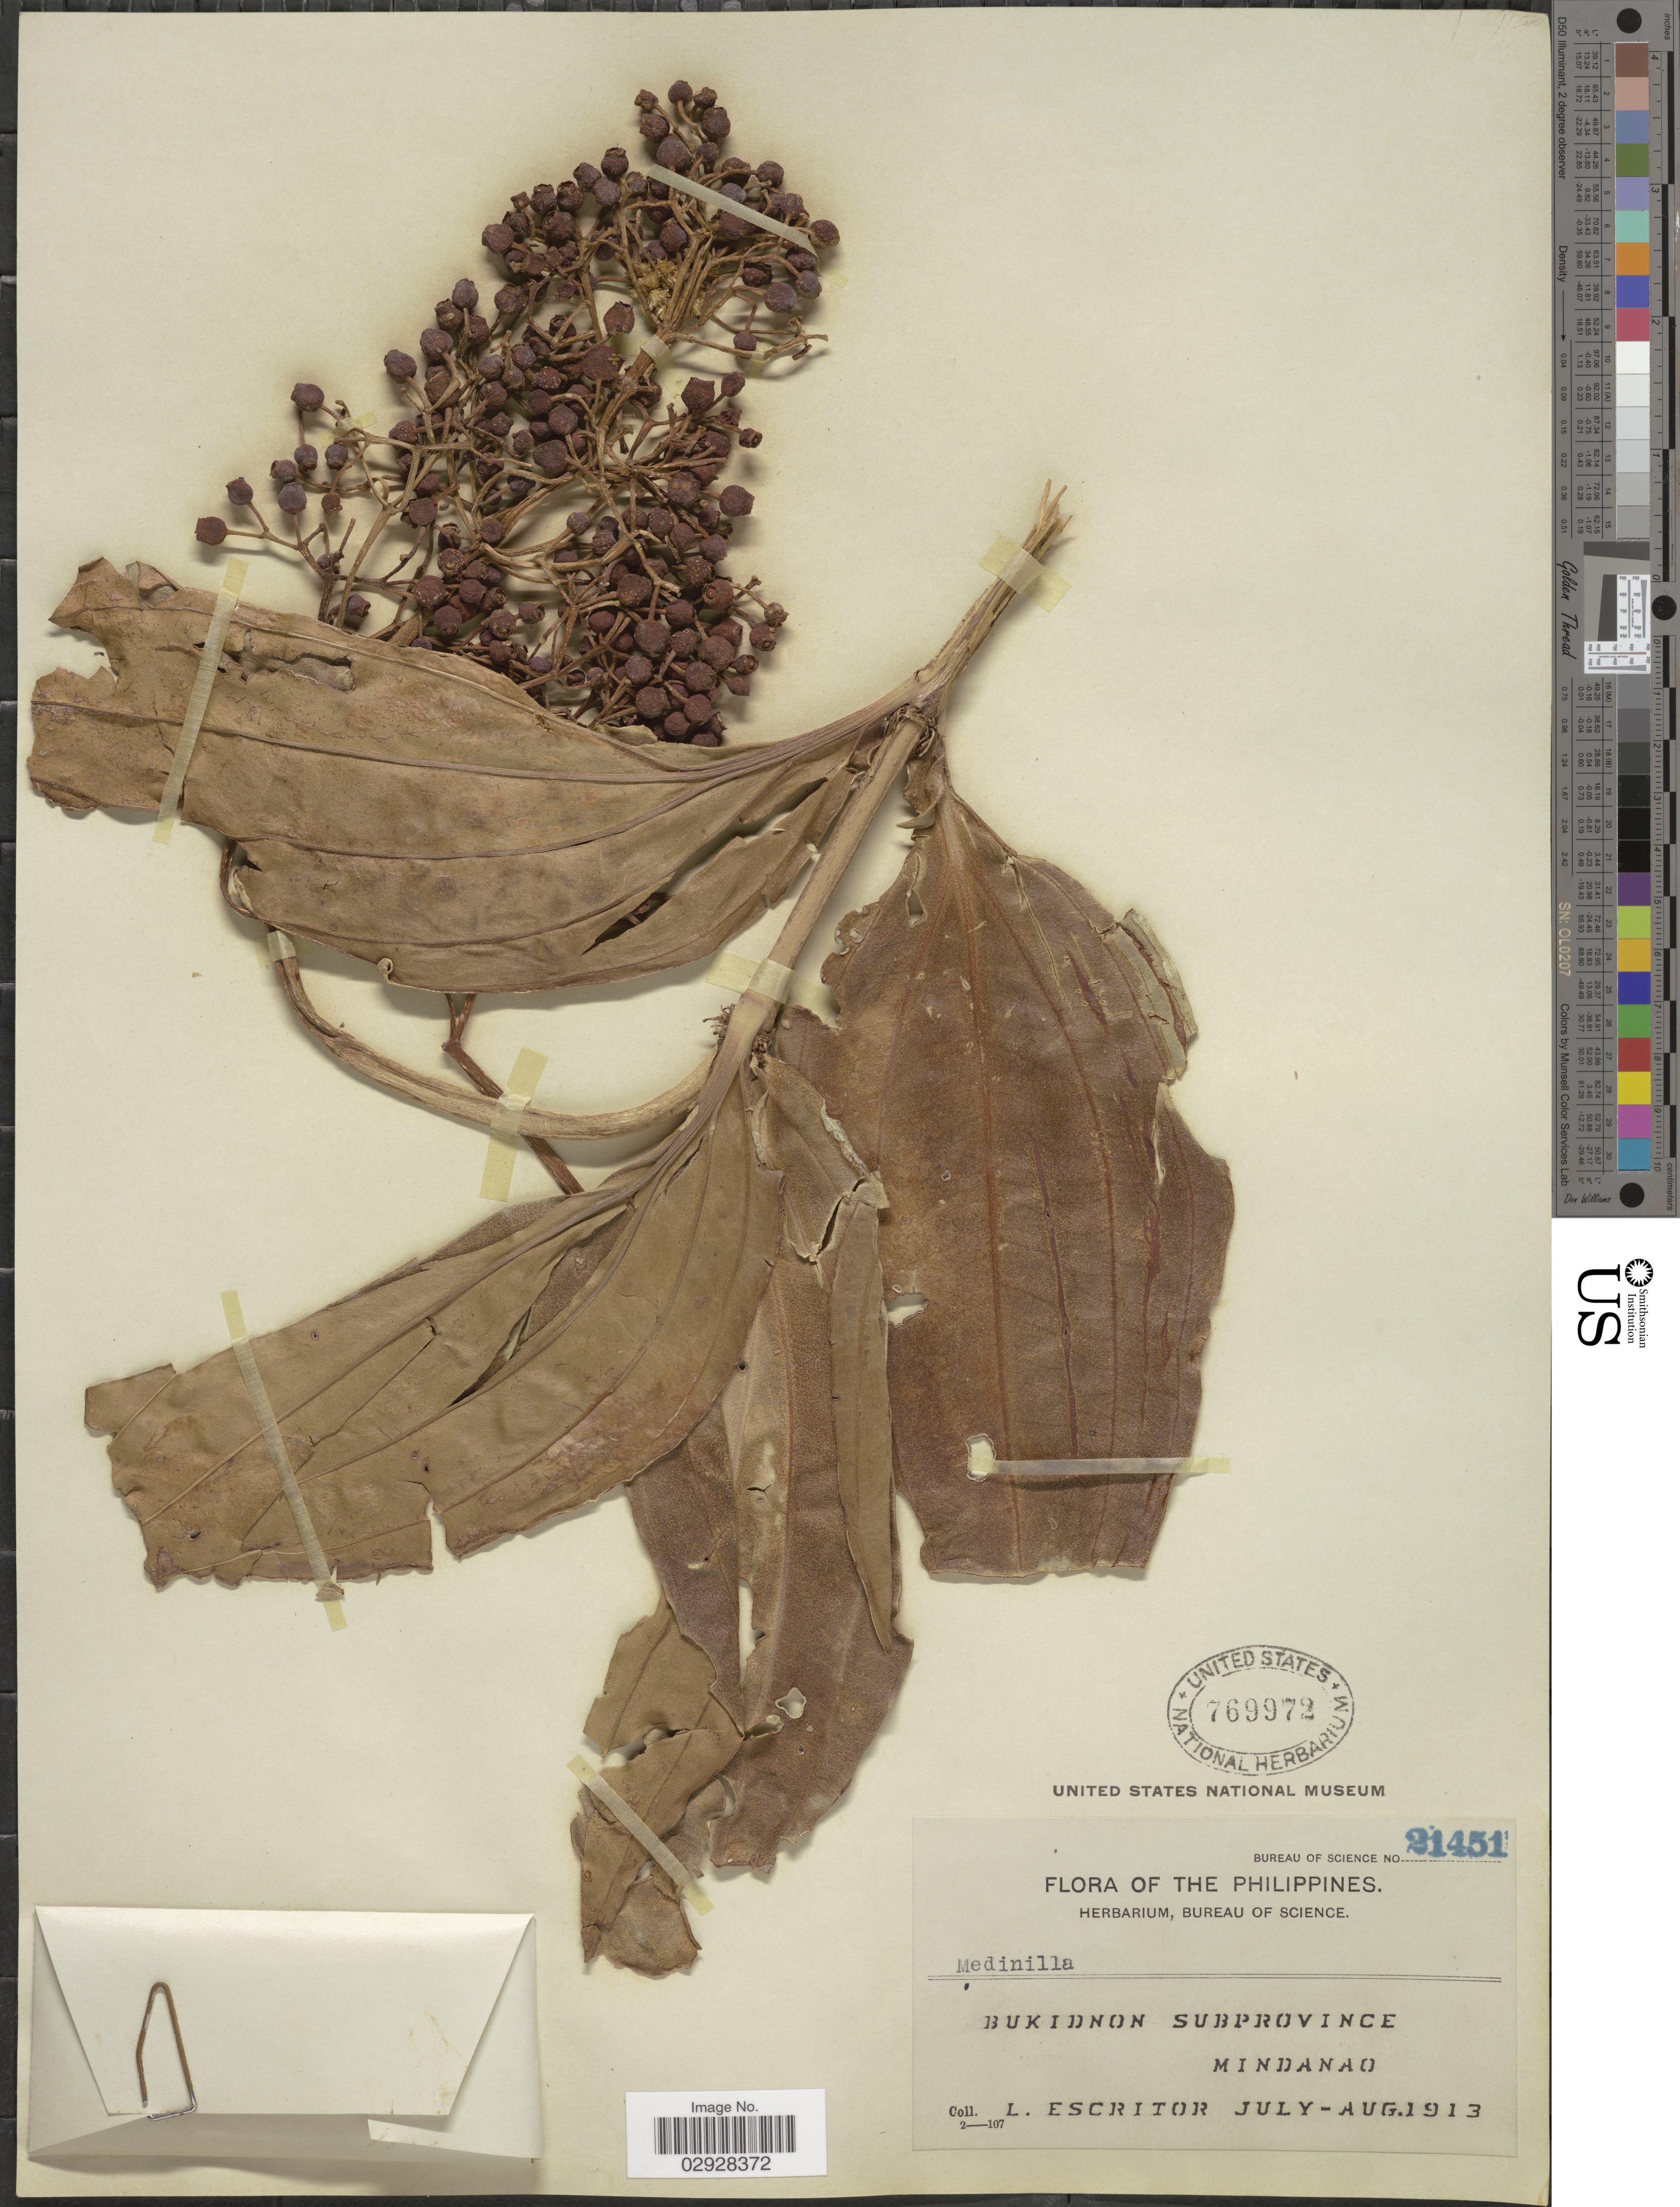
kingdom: Plantae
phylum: Tracheophyta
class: Magnoliopsida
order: Myrtales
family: Melastomataceae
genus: Medinilla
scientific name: Medinilla sp.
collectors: L. Escritor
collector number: Bureau of Science 21451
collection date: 1913-07/1913-08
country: Philippines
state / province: Northern Mindanao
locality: Bukidnon Subprovince, Mindanao.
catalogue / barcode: US 769972